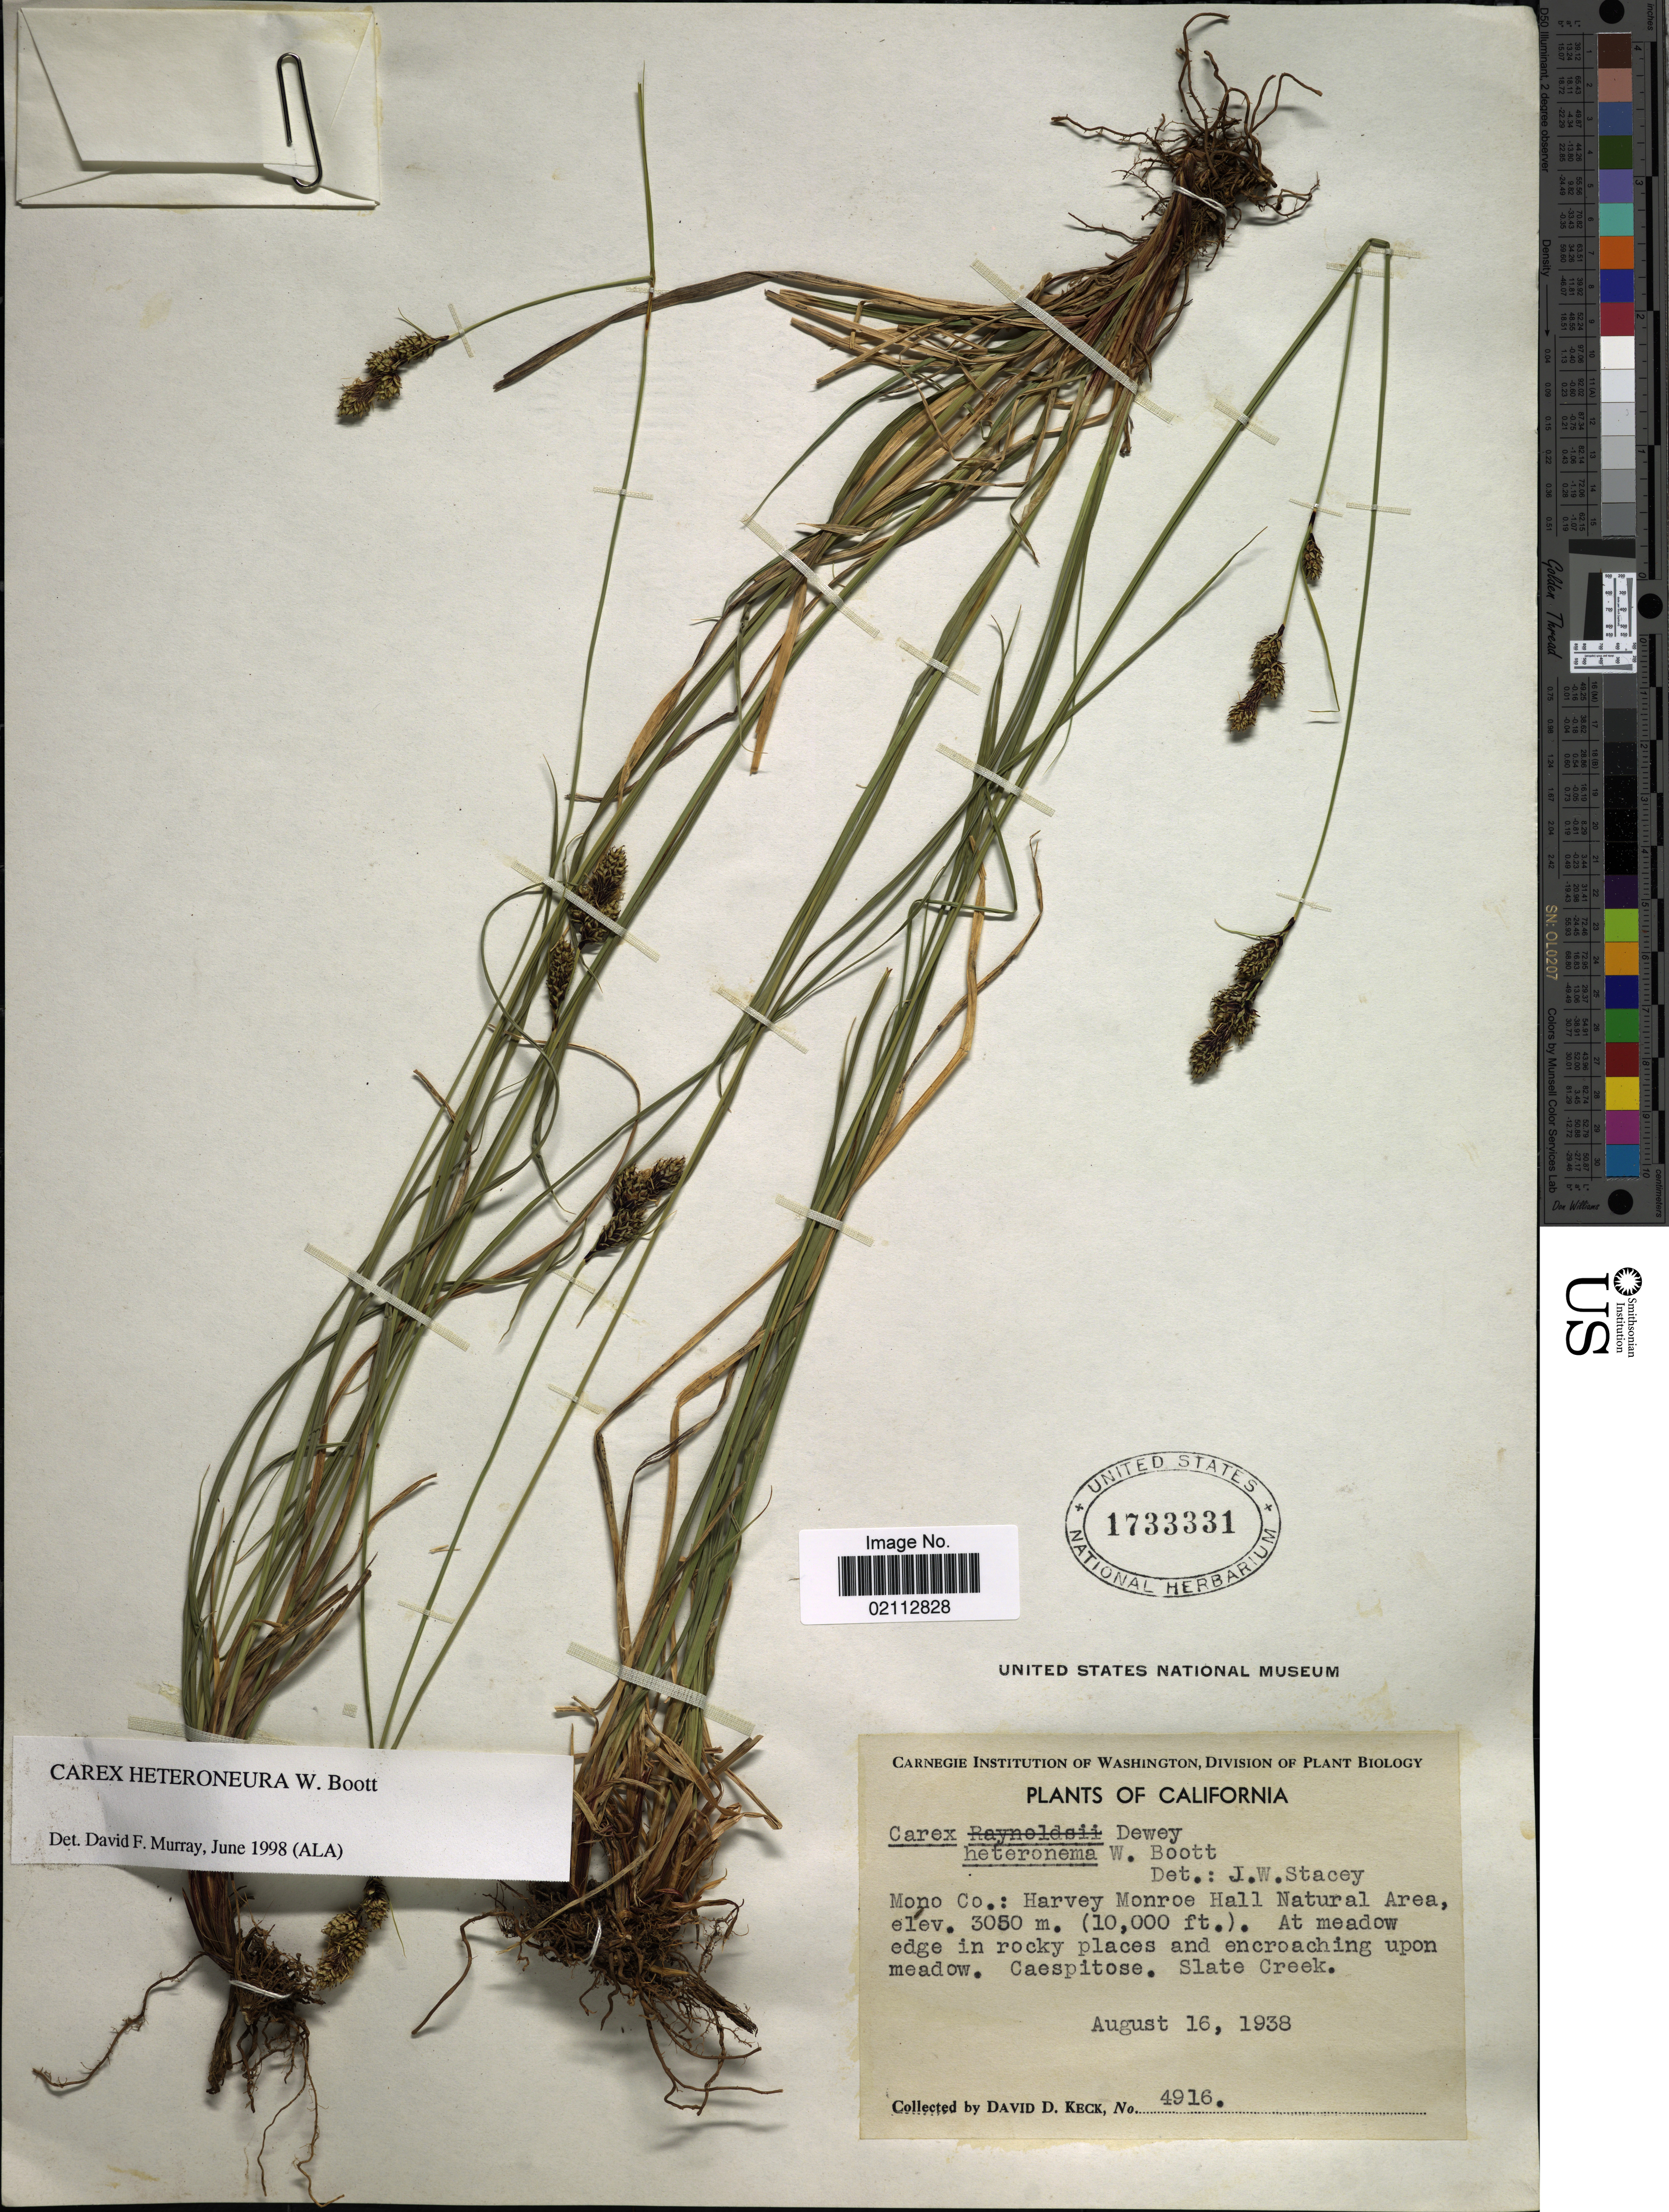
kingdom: Plantae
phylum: Tracheophyta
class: Liliopsida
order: Poales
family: Cyperaceae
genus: Carex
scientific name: Carex heteroneura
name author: S. Watson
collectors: D. D. Keck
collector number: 4916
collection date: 1938-08-16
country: United States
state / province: California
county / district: Mono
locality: Mono Co.: Harvey Monroe Hall Natural Area, Slate Creek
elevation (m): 3048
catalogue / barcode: US 1733331